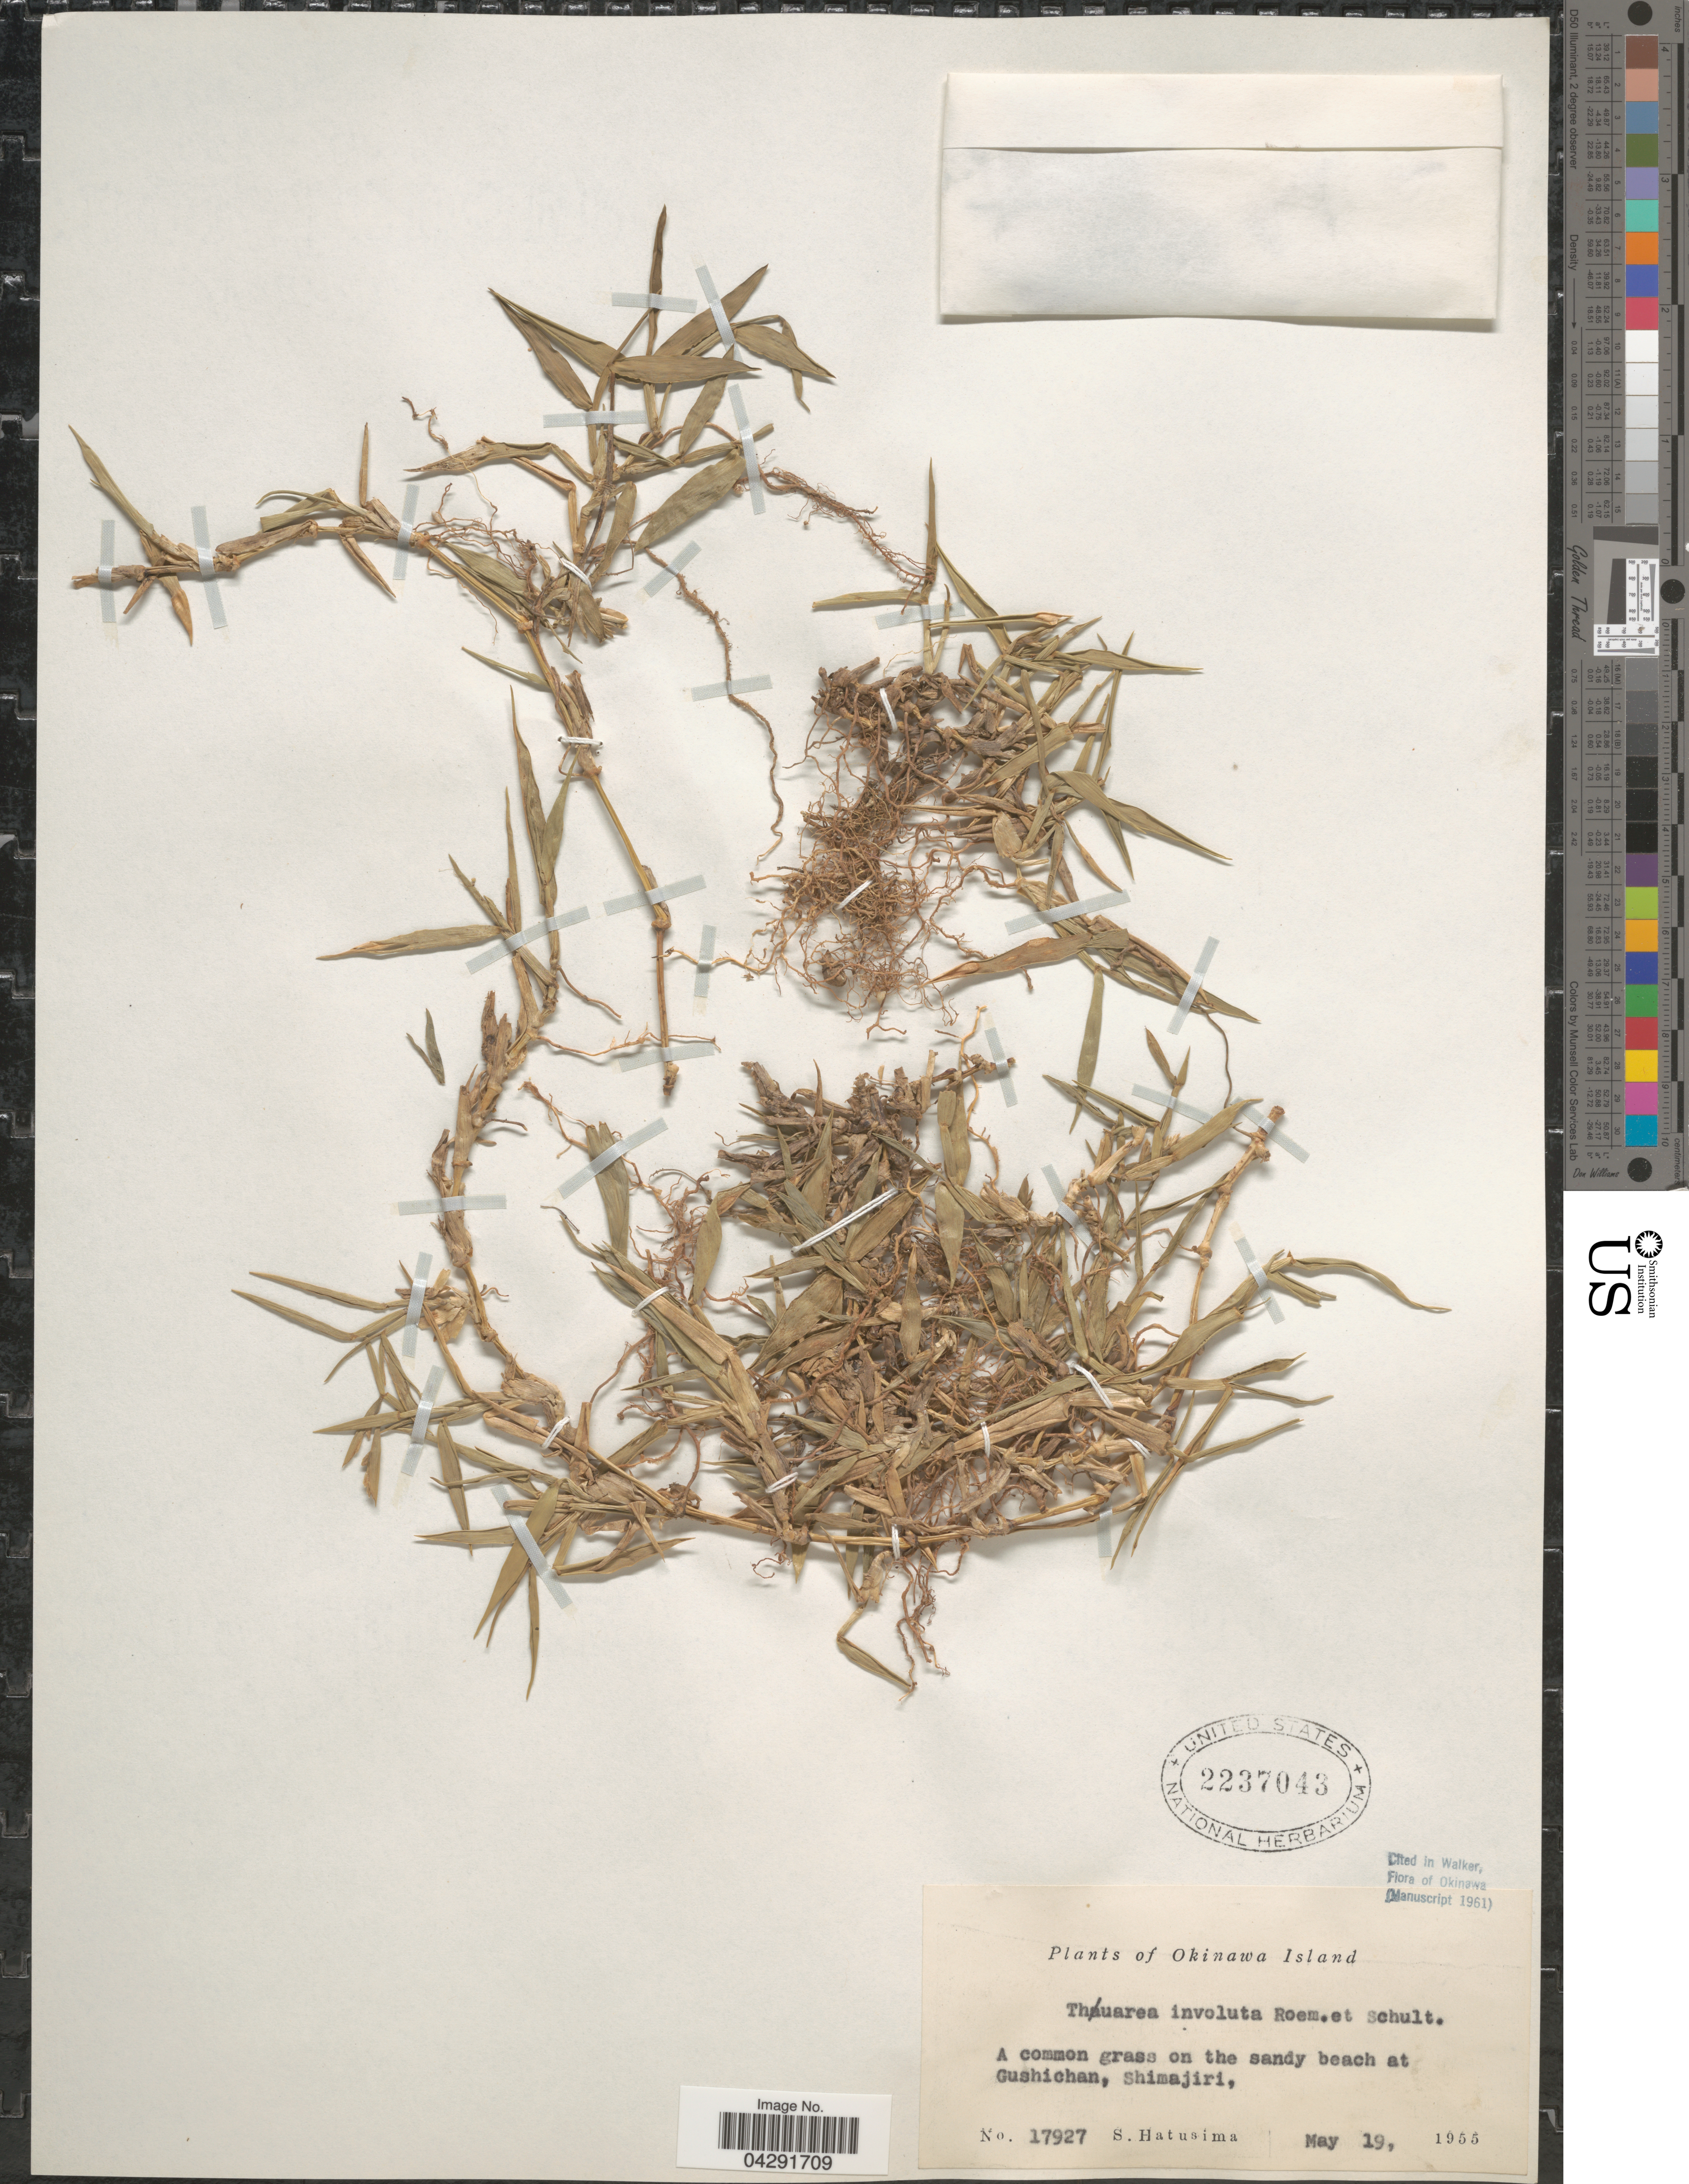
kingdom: Plantae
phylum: Tracheophyta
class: Liliopsida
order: Poales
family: Poaceae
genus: Thuarea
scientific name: Thuarea involuta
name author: (G. Forst.) R. Br. ex Sm.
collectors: S. Hatusima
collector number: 17927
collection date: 1955-05-19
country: Japan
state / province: Okinawa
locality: Okinawa Island. A common grass on the sandy beach at Gushichan, Shimajiri.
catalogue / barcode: US 2237043